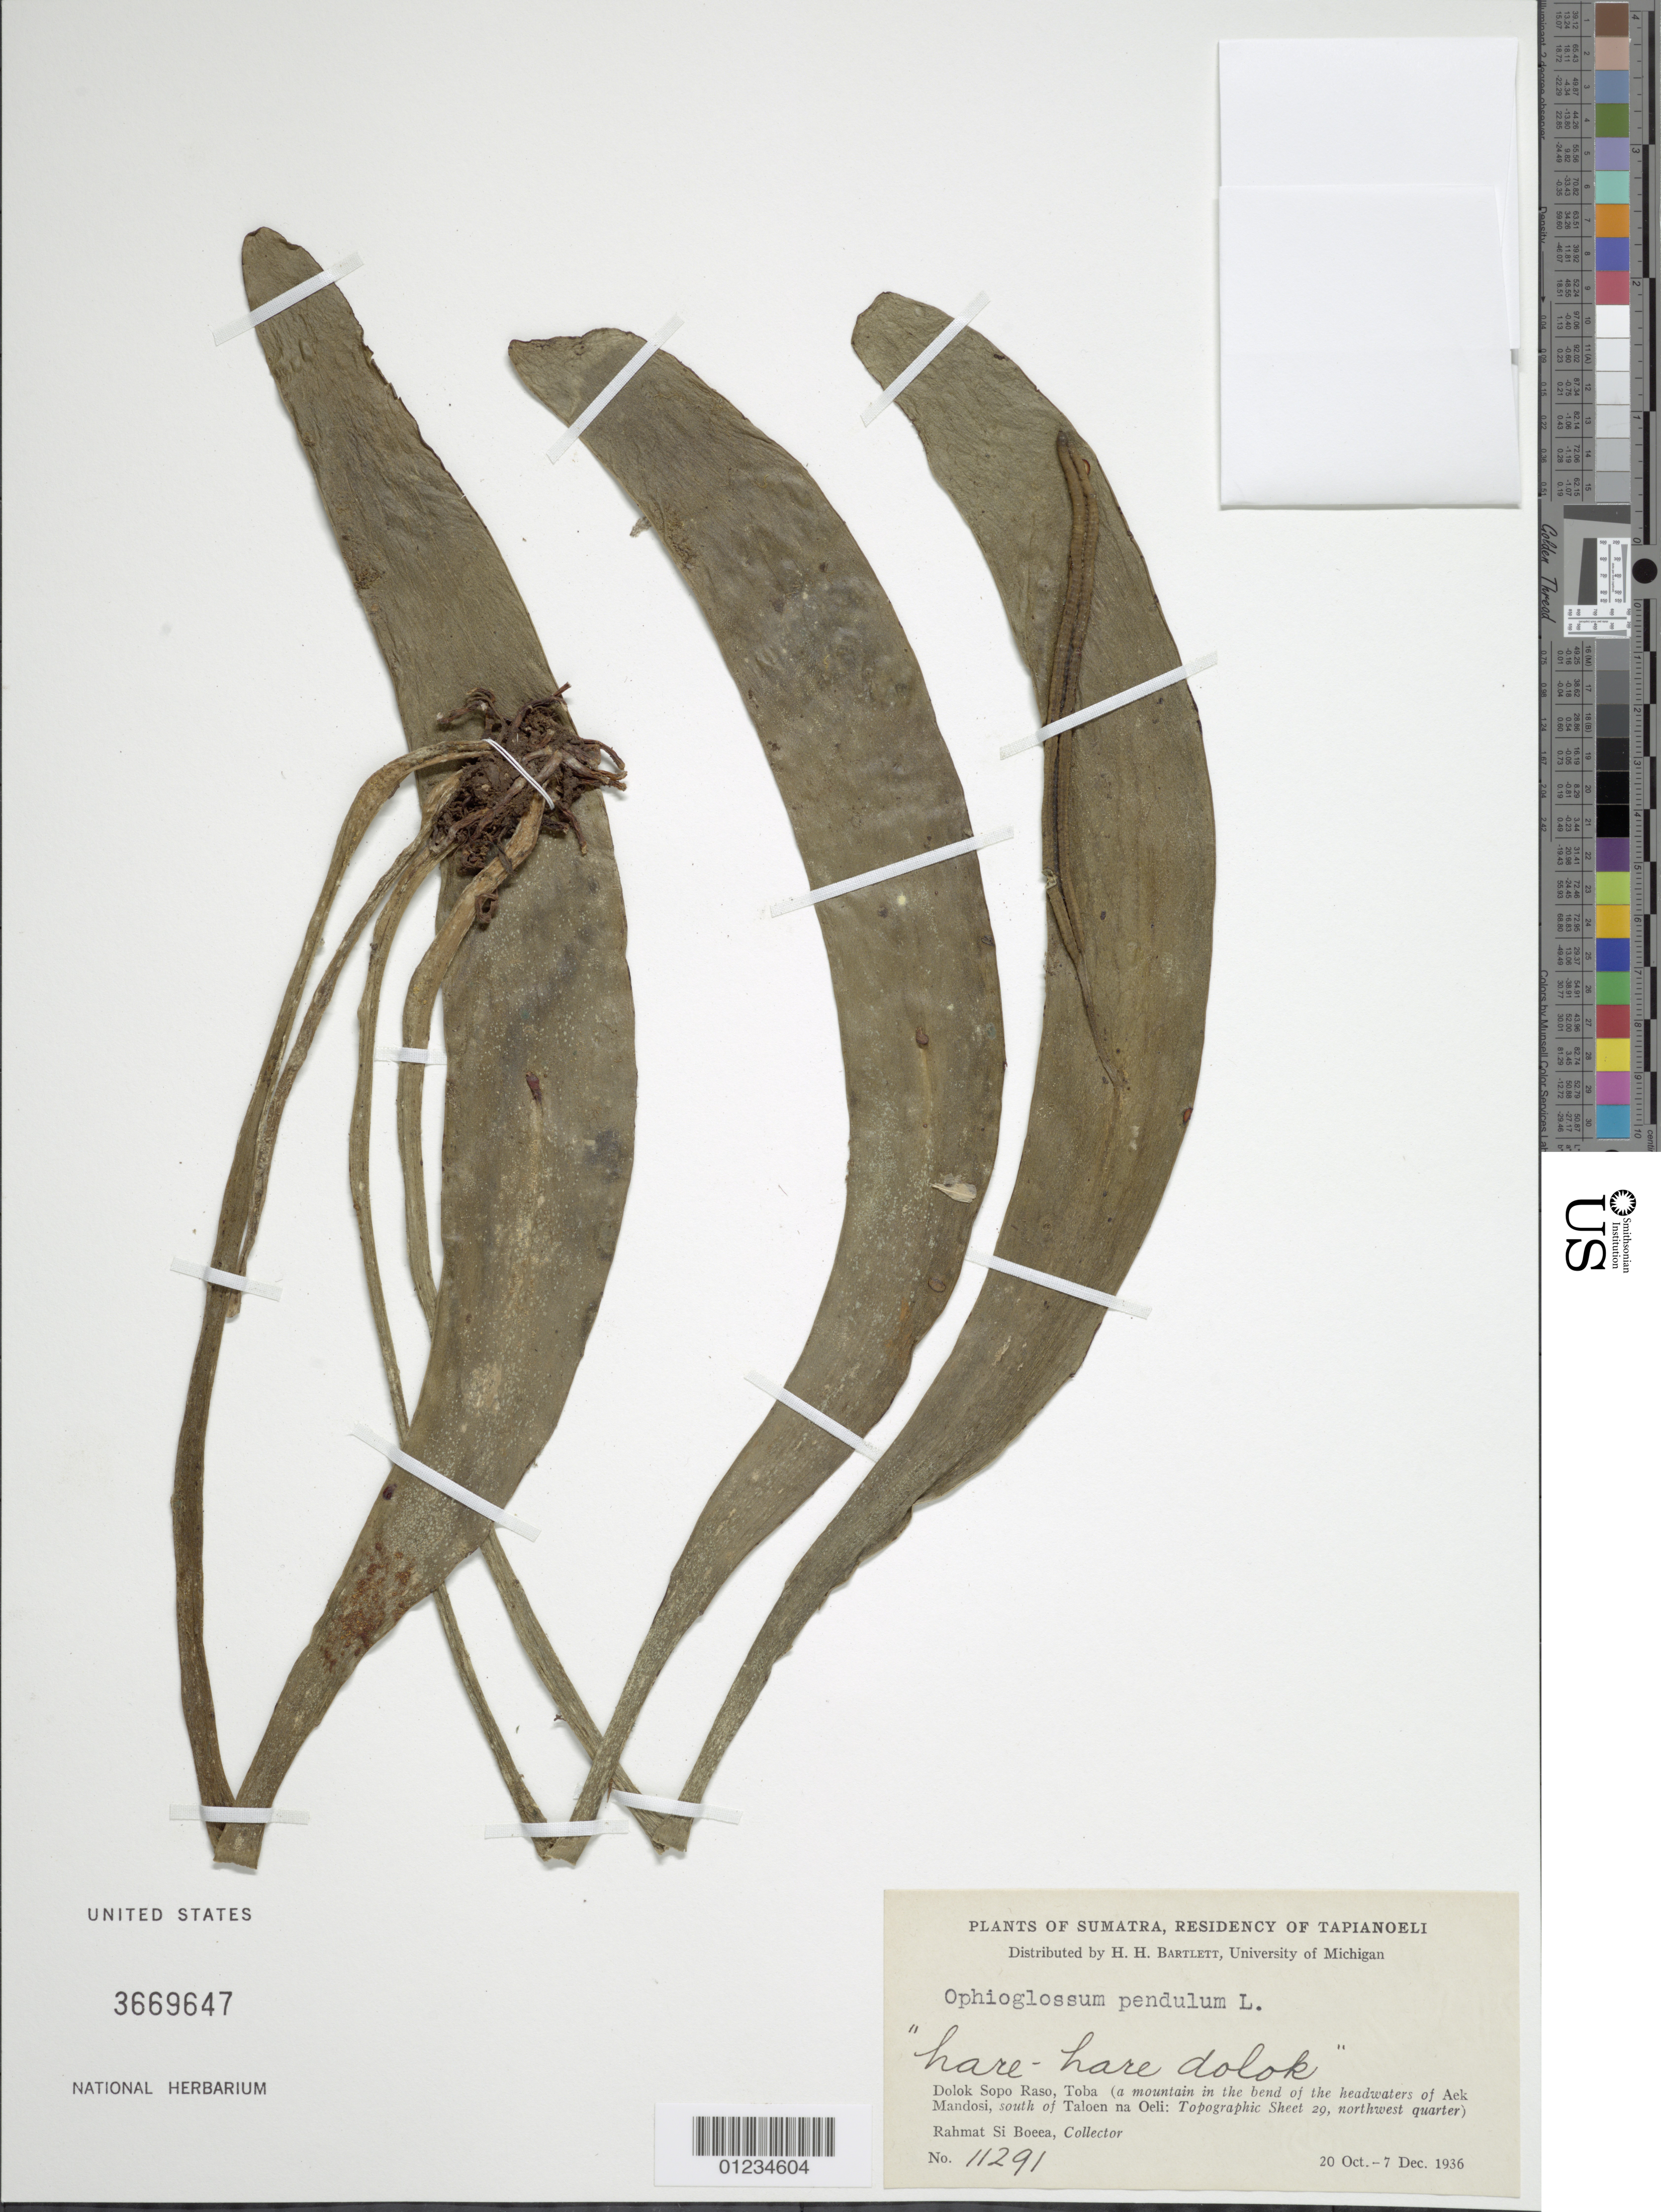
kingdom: Plantae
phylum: Tracheophyta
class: Polypodiopsida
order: Ophioglossales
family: Ophioglossaceae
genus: Ophioglossum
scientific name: Ophioglossum pendulum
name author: L.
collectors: Rahmat Si Boeea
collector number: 11291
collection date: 1936-10-20/1936-12-07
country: Indonesia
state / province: Sumatra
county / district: Sumatera Utara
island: Sumatra I.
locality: (Residency of Tapianoeli) Dolok Sopo Raso, Toba (a mountain in the bend of the headwaters of Aek Mandosi, south of Taloen na Oeli), Sumatra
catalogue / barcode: US 3669647